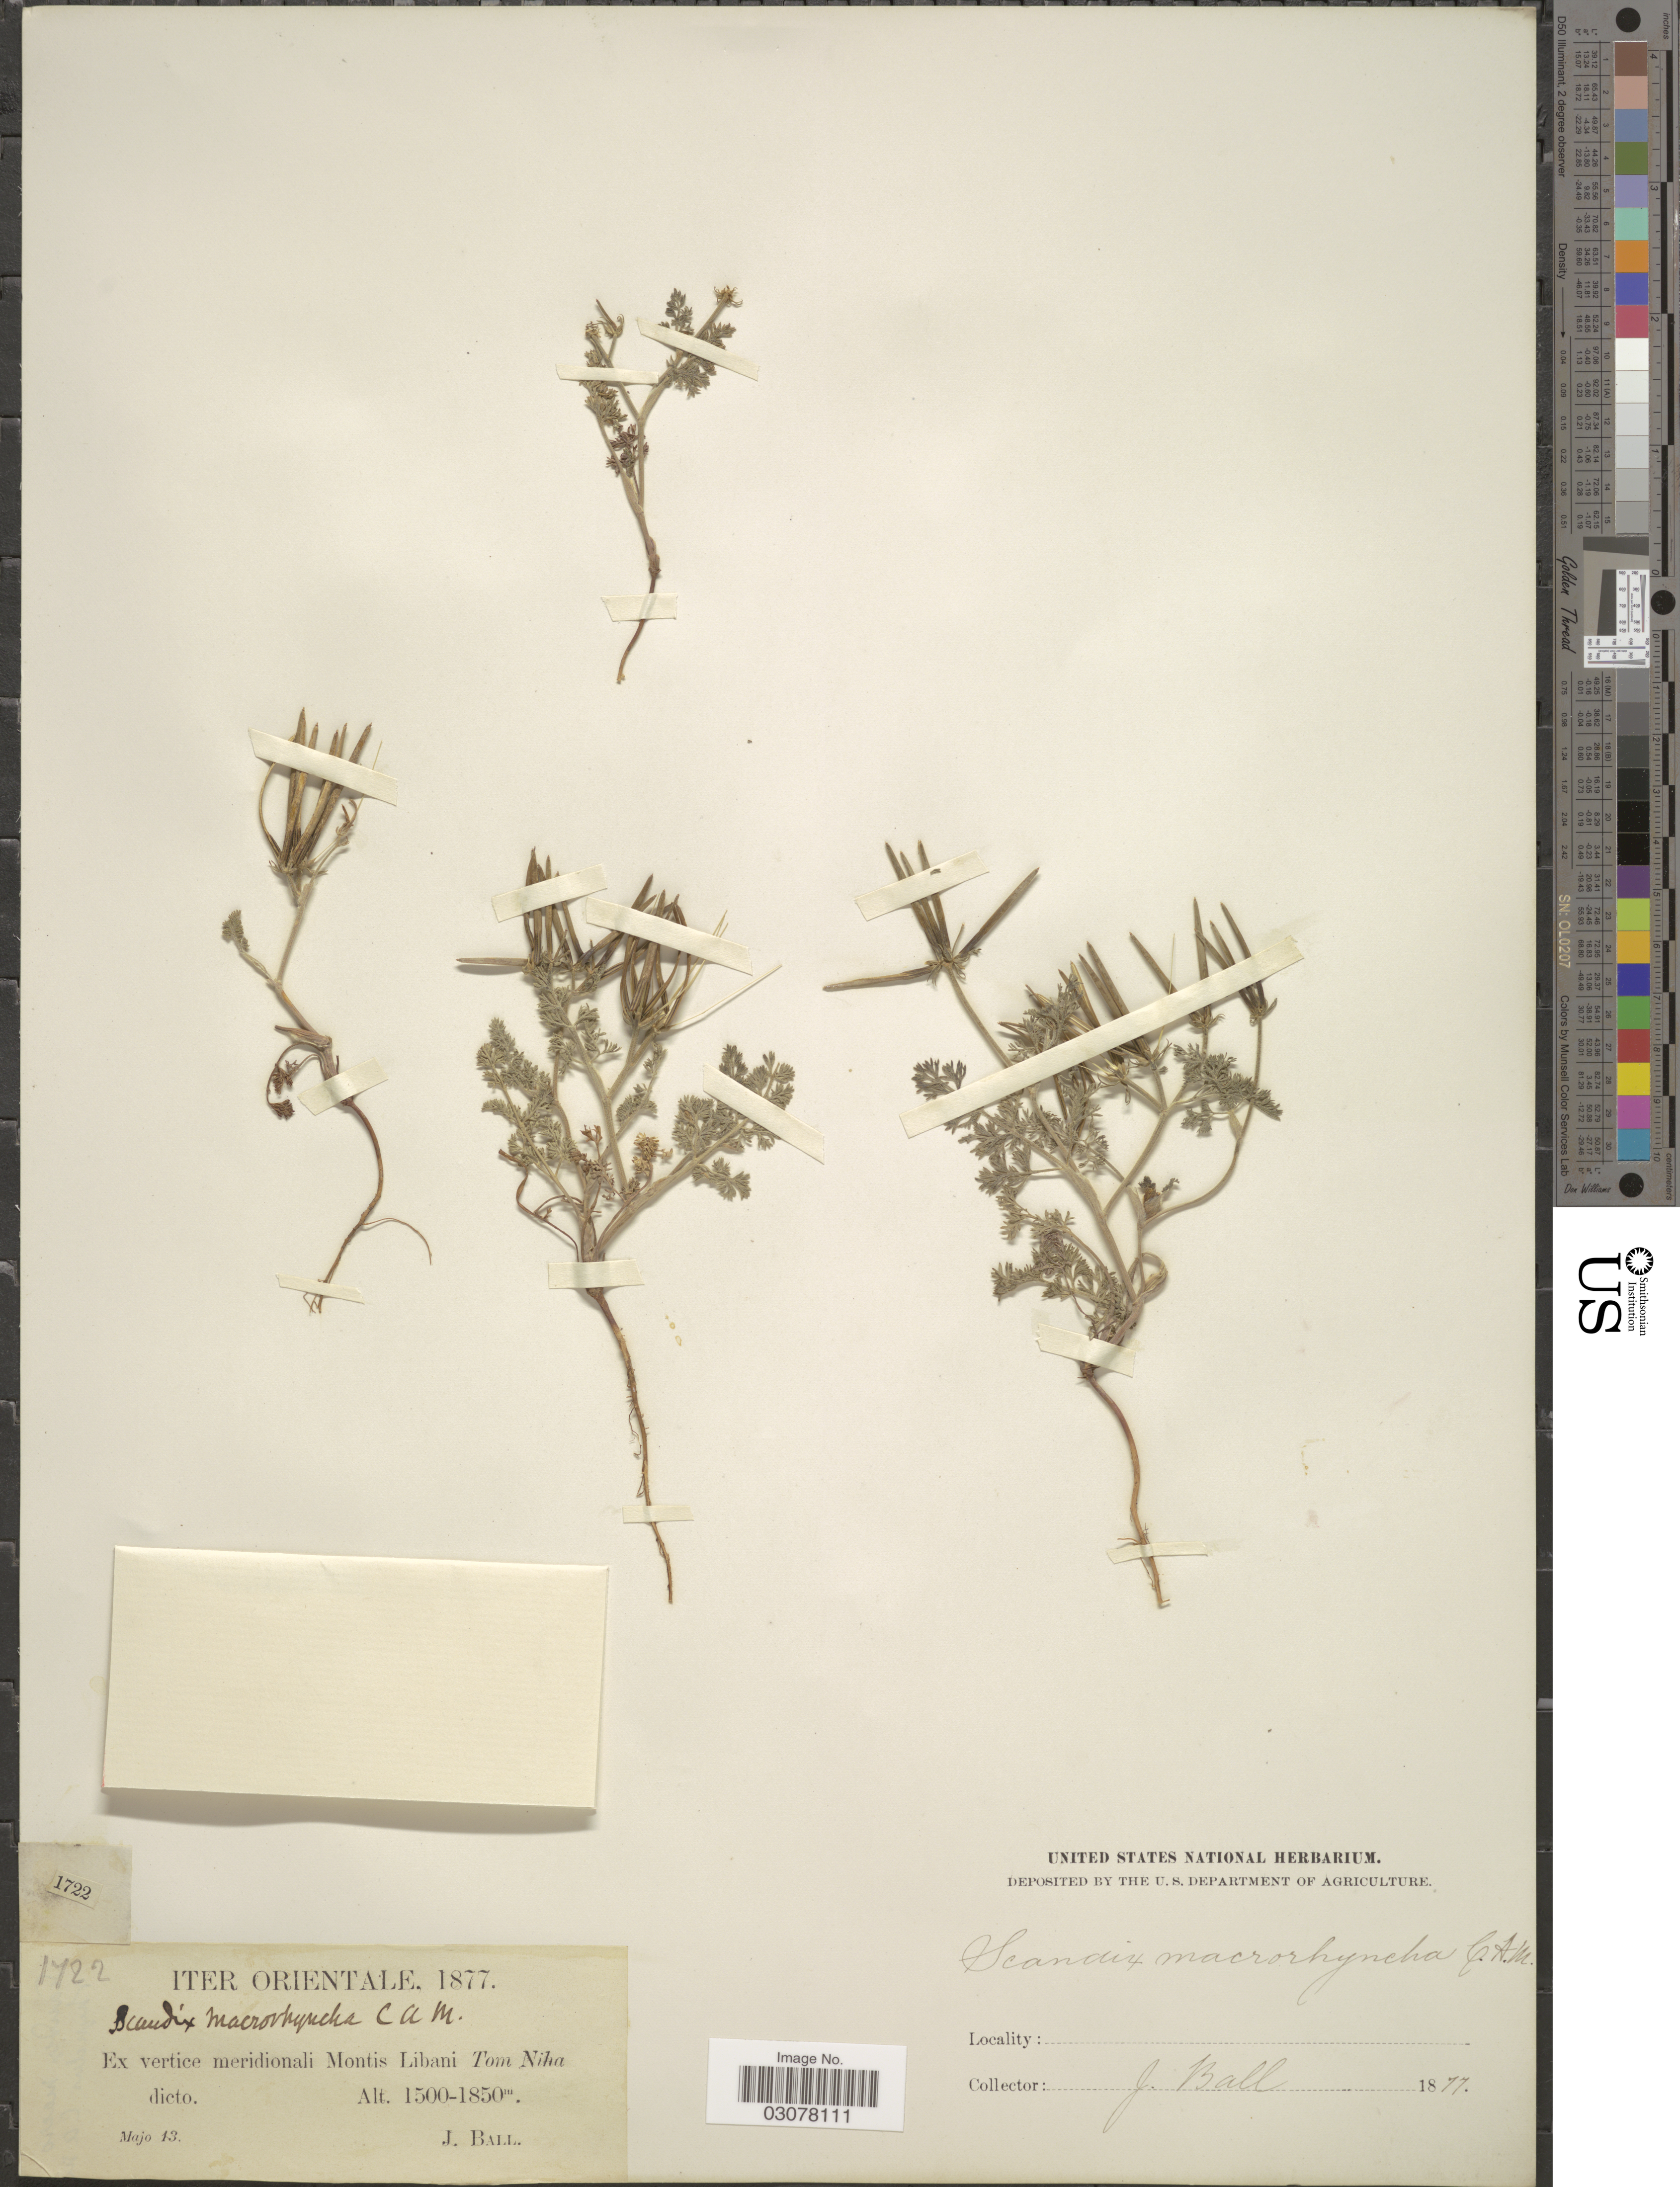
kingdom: Plantae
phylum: Tracheophyta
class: Magnoliopsida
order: Apiales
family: Apiaceae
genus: Scandix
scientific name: Scandix macrorhyncha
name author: C.A. Mey.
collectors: J. Ball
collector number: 1722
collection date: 1877-05-13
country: Lebanon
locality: Iter Orientale. Ex vertice meridionali Montis Libani Tom Niha.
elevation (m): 1500